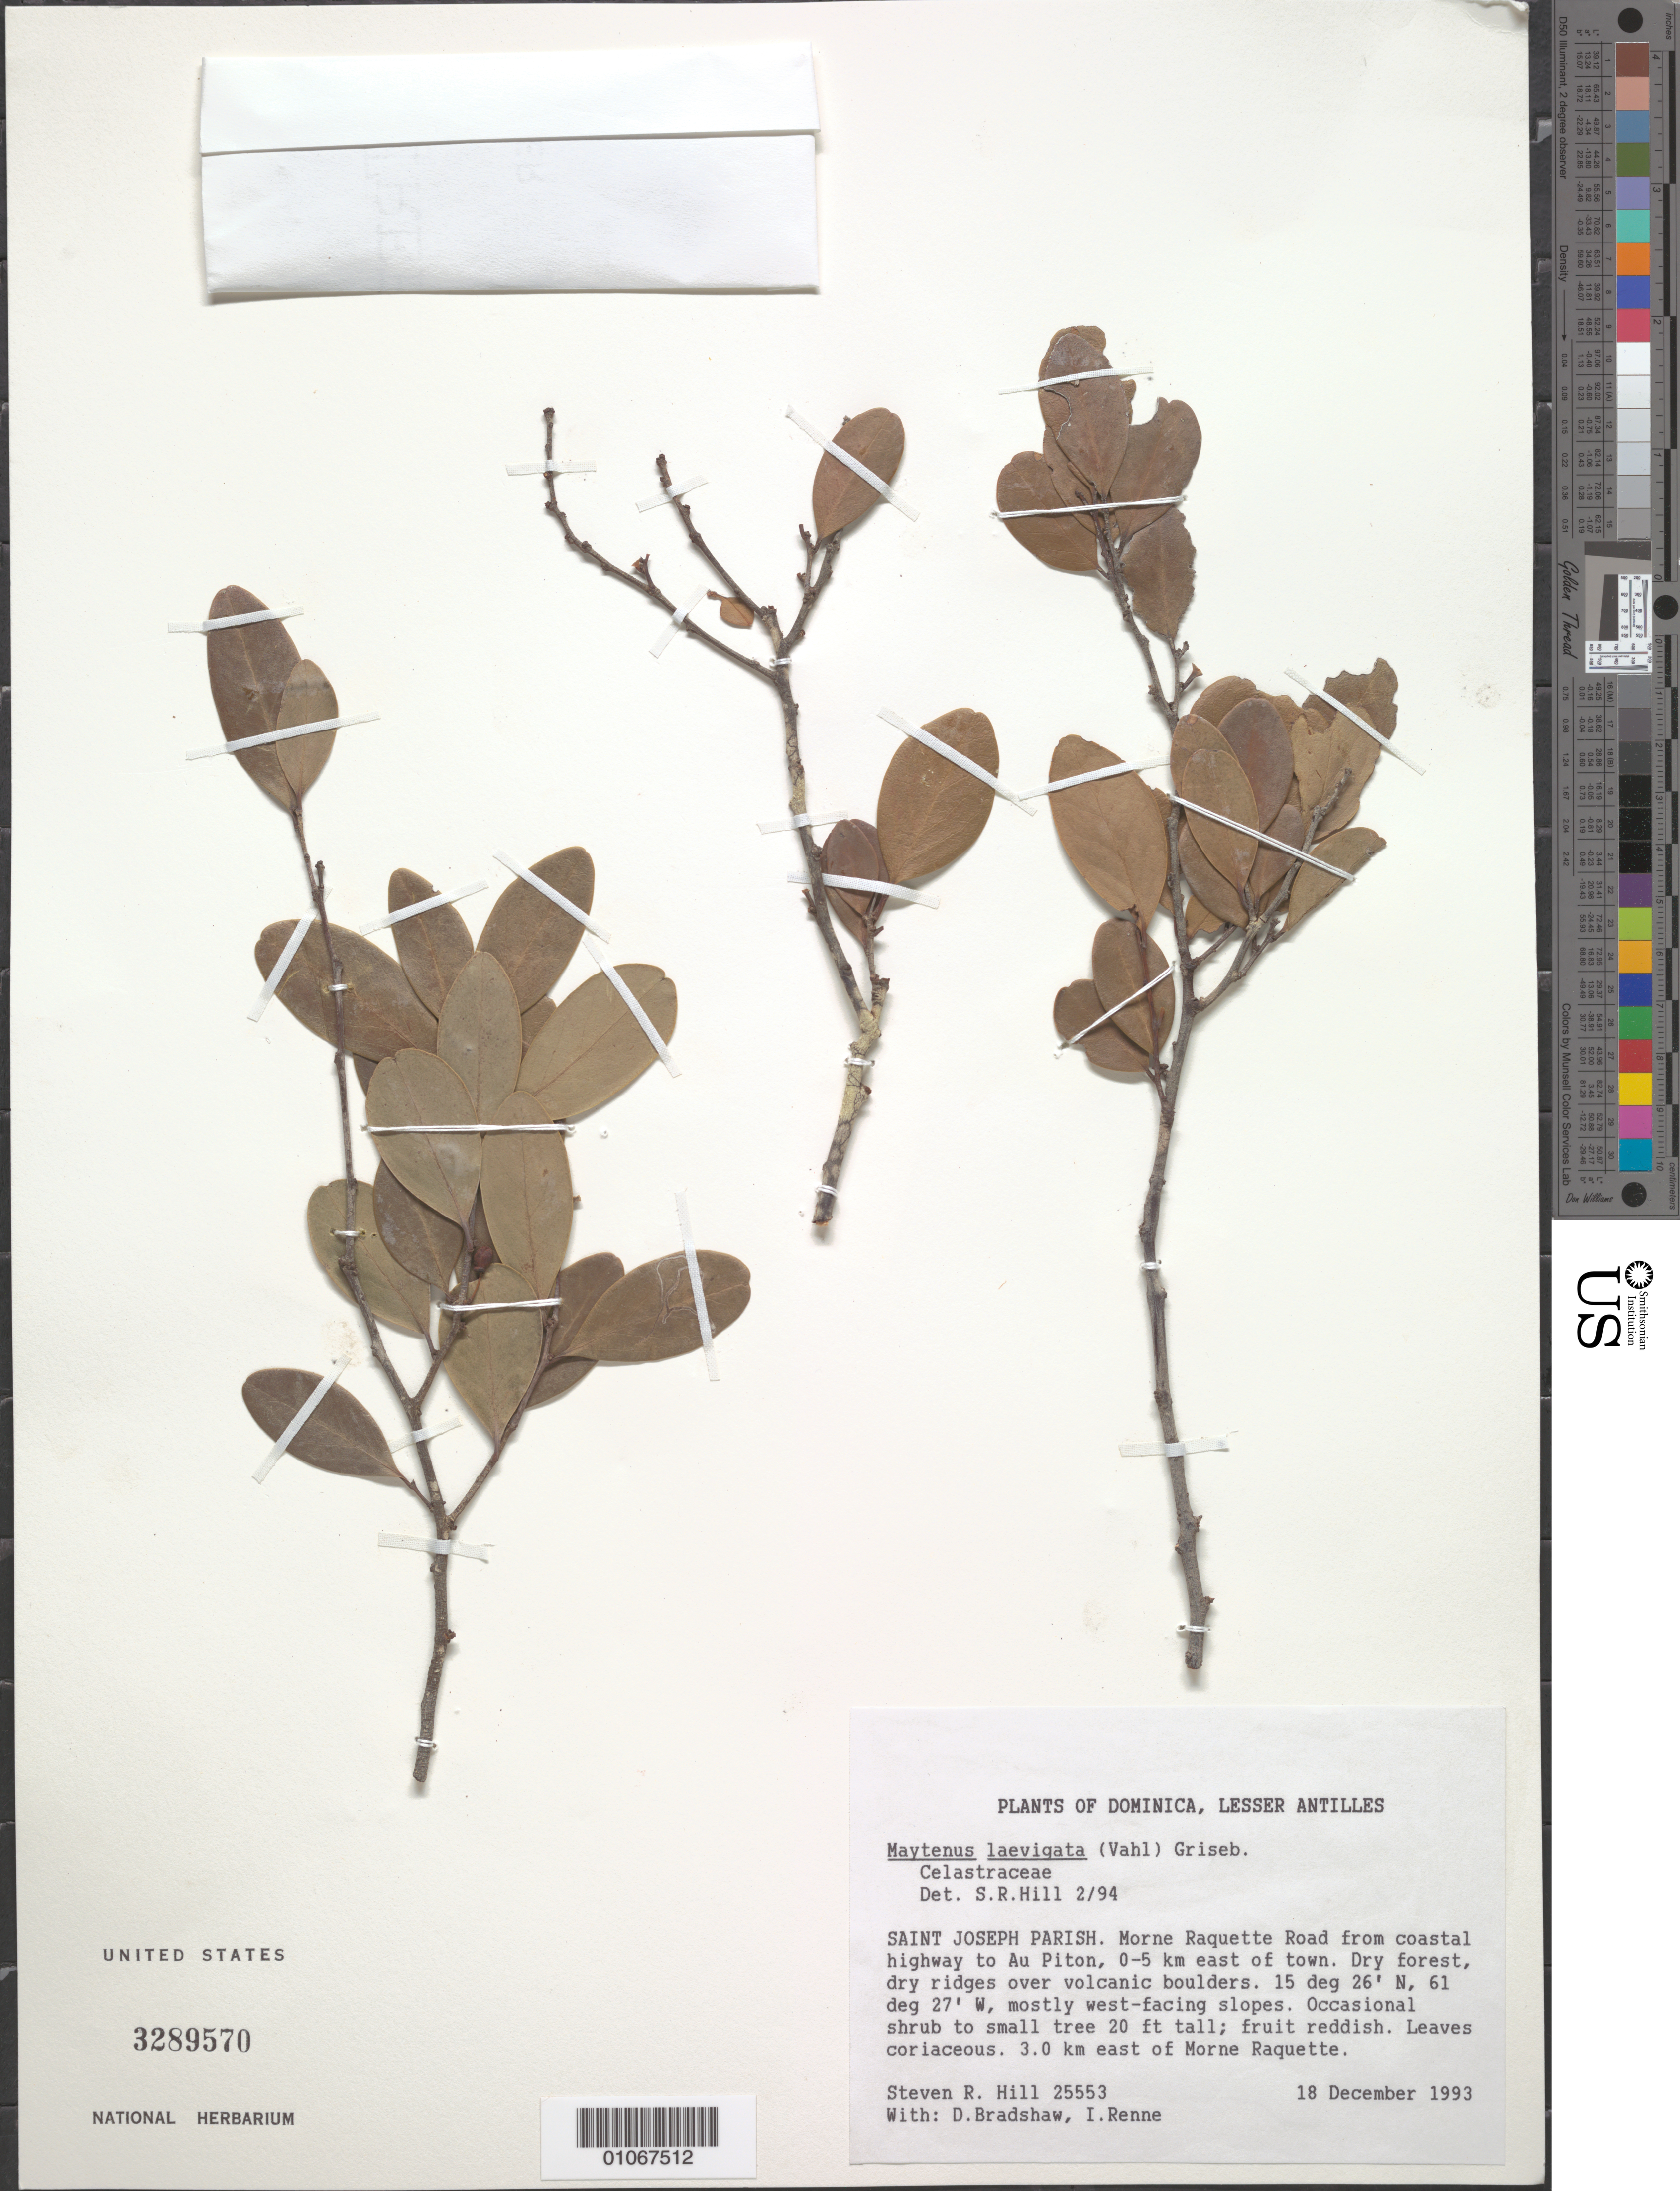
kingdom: Plantae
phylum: Tracheophyta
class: Magnoliopsida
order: Celastrales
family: Celastraceae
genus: Maytenus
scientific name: Maytenus laevigatus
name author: (Vahl) Griseb. ex Eggers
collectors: S. R. Hill, D. Bradshaw & I. Renne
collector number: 25553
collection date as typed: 18 Dec 1993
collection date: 1993-12-18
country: Dominica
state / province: St. Joseph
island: Dominica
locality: Morne Raquette Road from coastal highway to Au Piton, 0-5km. east of town. Dry forest, dry ridges over volcanic boulders.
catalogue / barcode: US 3289570